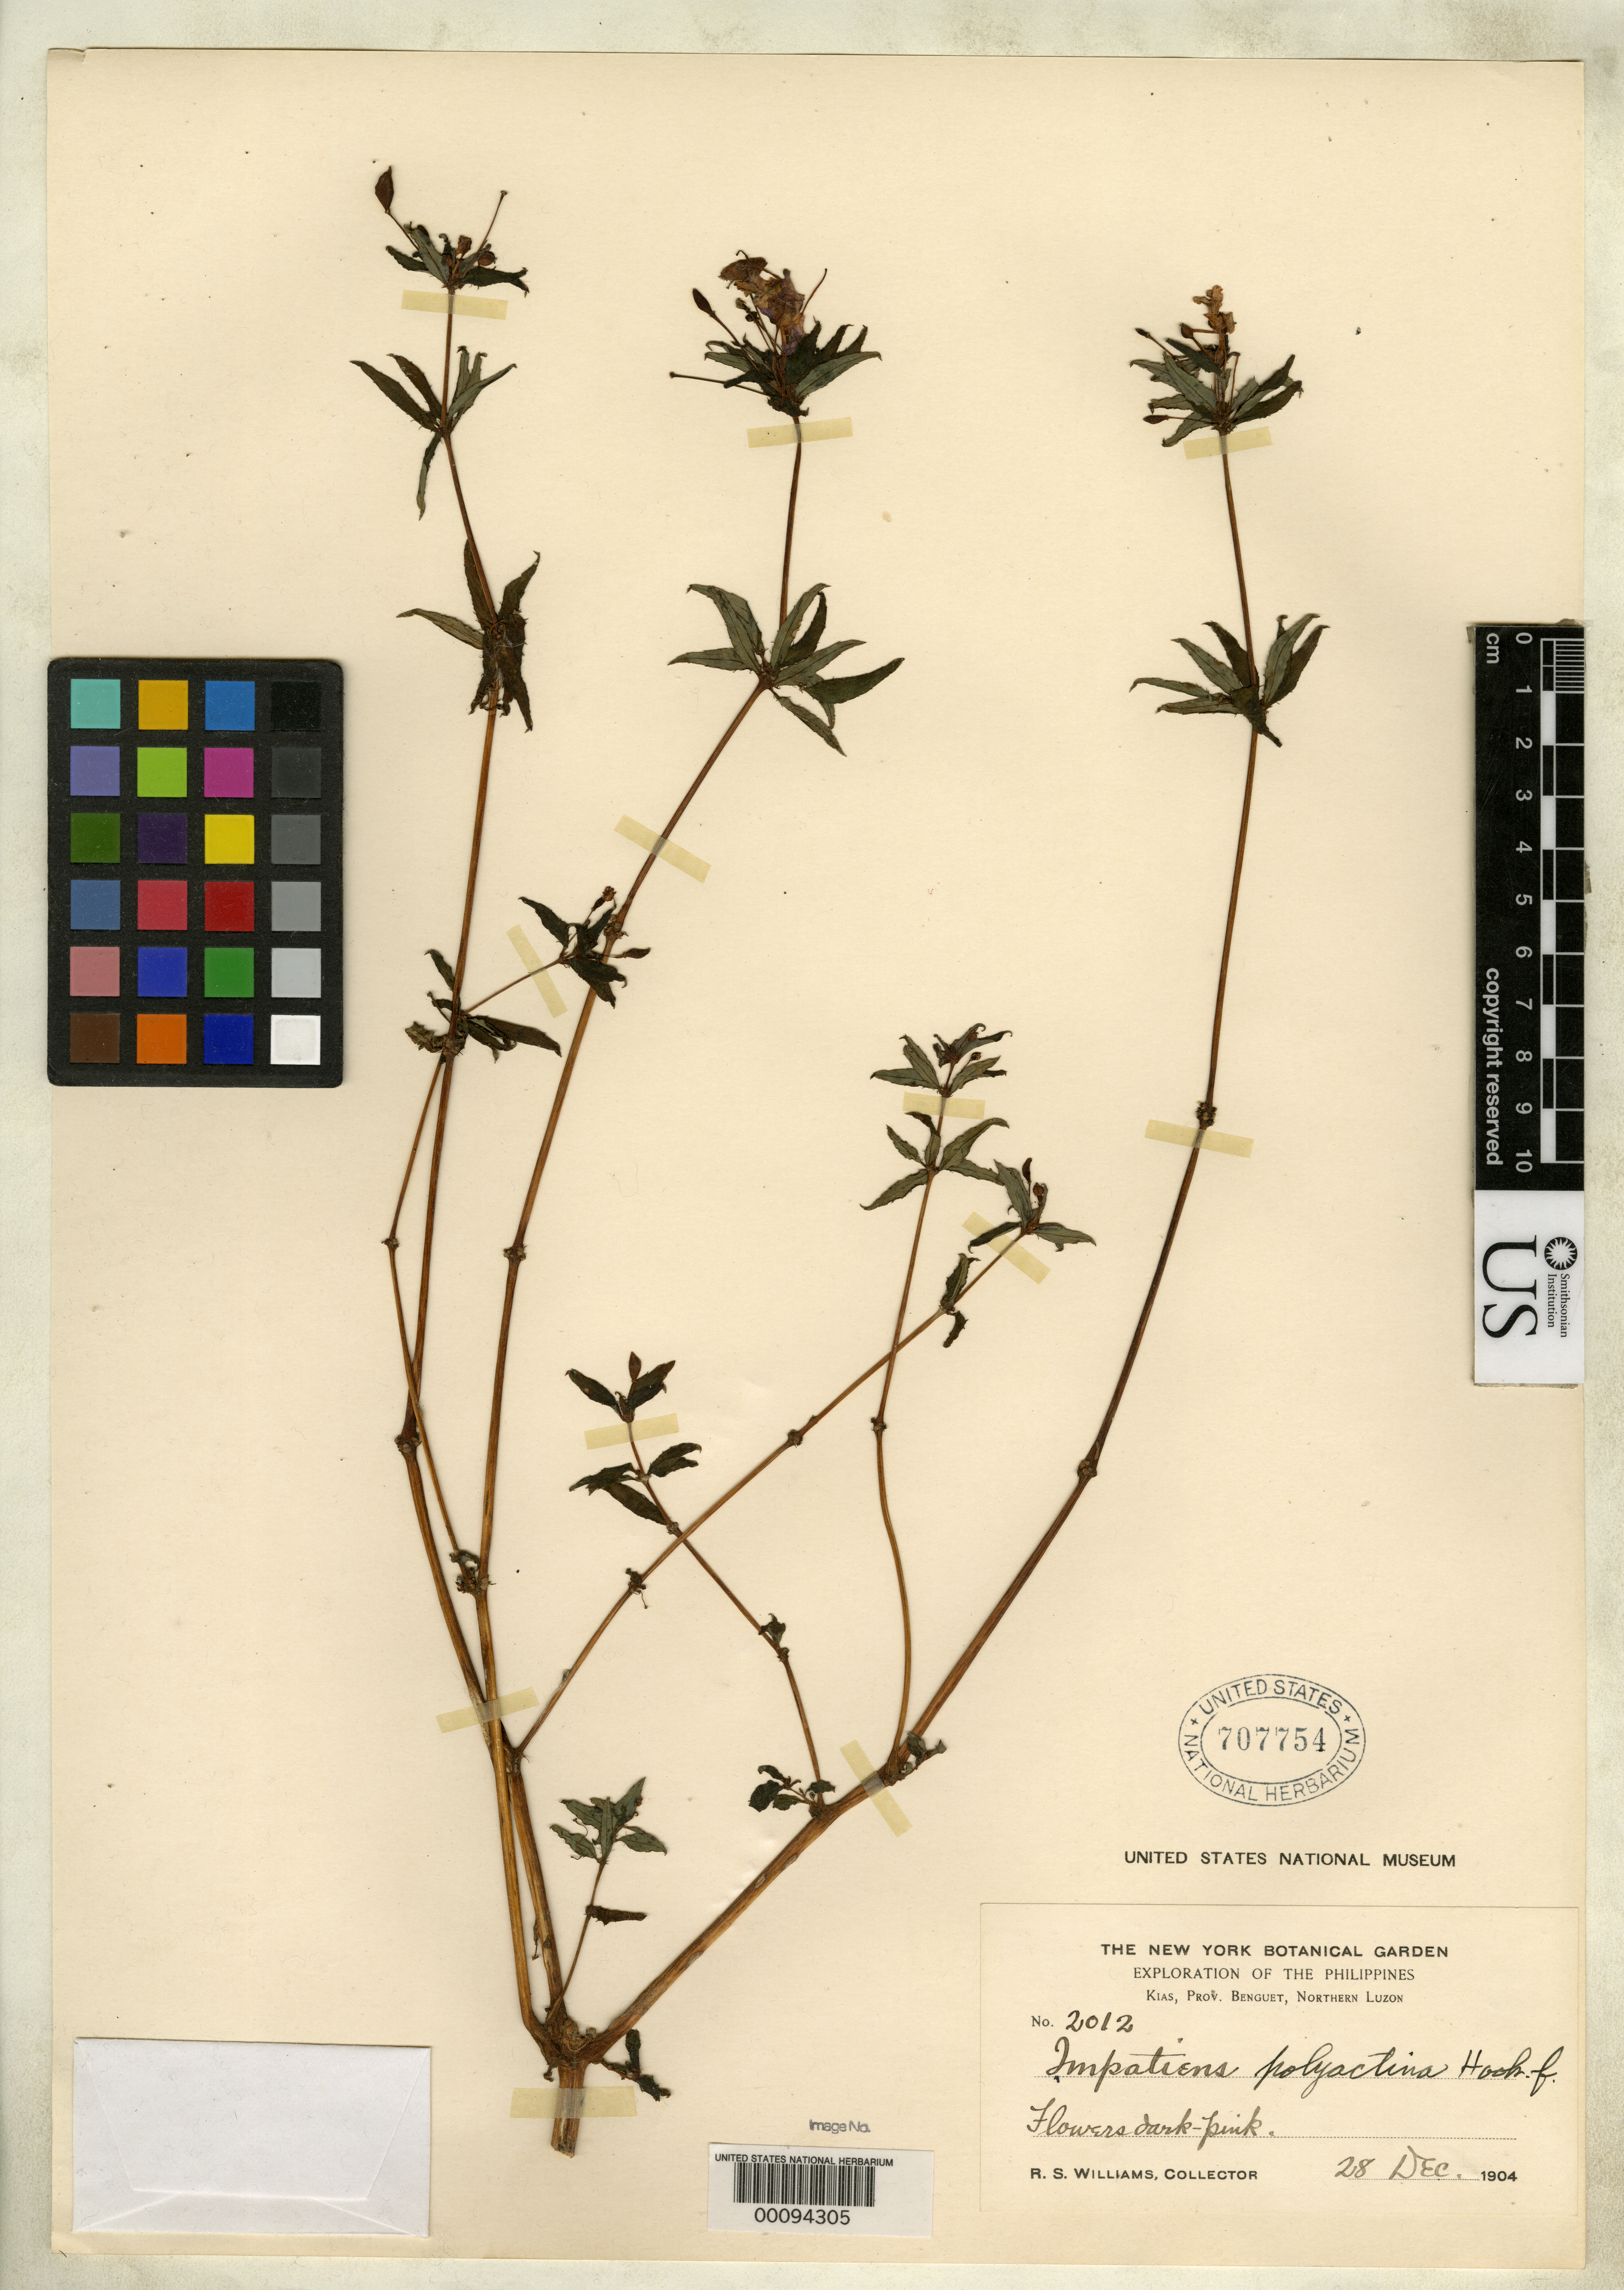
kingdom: Plantae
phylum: Tracheophyta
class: Magnoliopsida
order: Ericales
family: Balsaminaceae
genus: Impatiens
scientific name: Impatiens polyactina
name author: Hook. f.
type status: Isotype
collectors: R. S. Williams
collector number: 2012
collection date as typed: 28 Dec 1904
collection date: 1904-12-28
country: Philippines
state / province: Cordillera (Administrative Region)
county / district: Benguet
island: Luzon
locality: Kias.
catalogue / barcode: US 707754